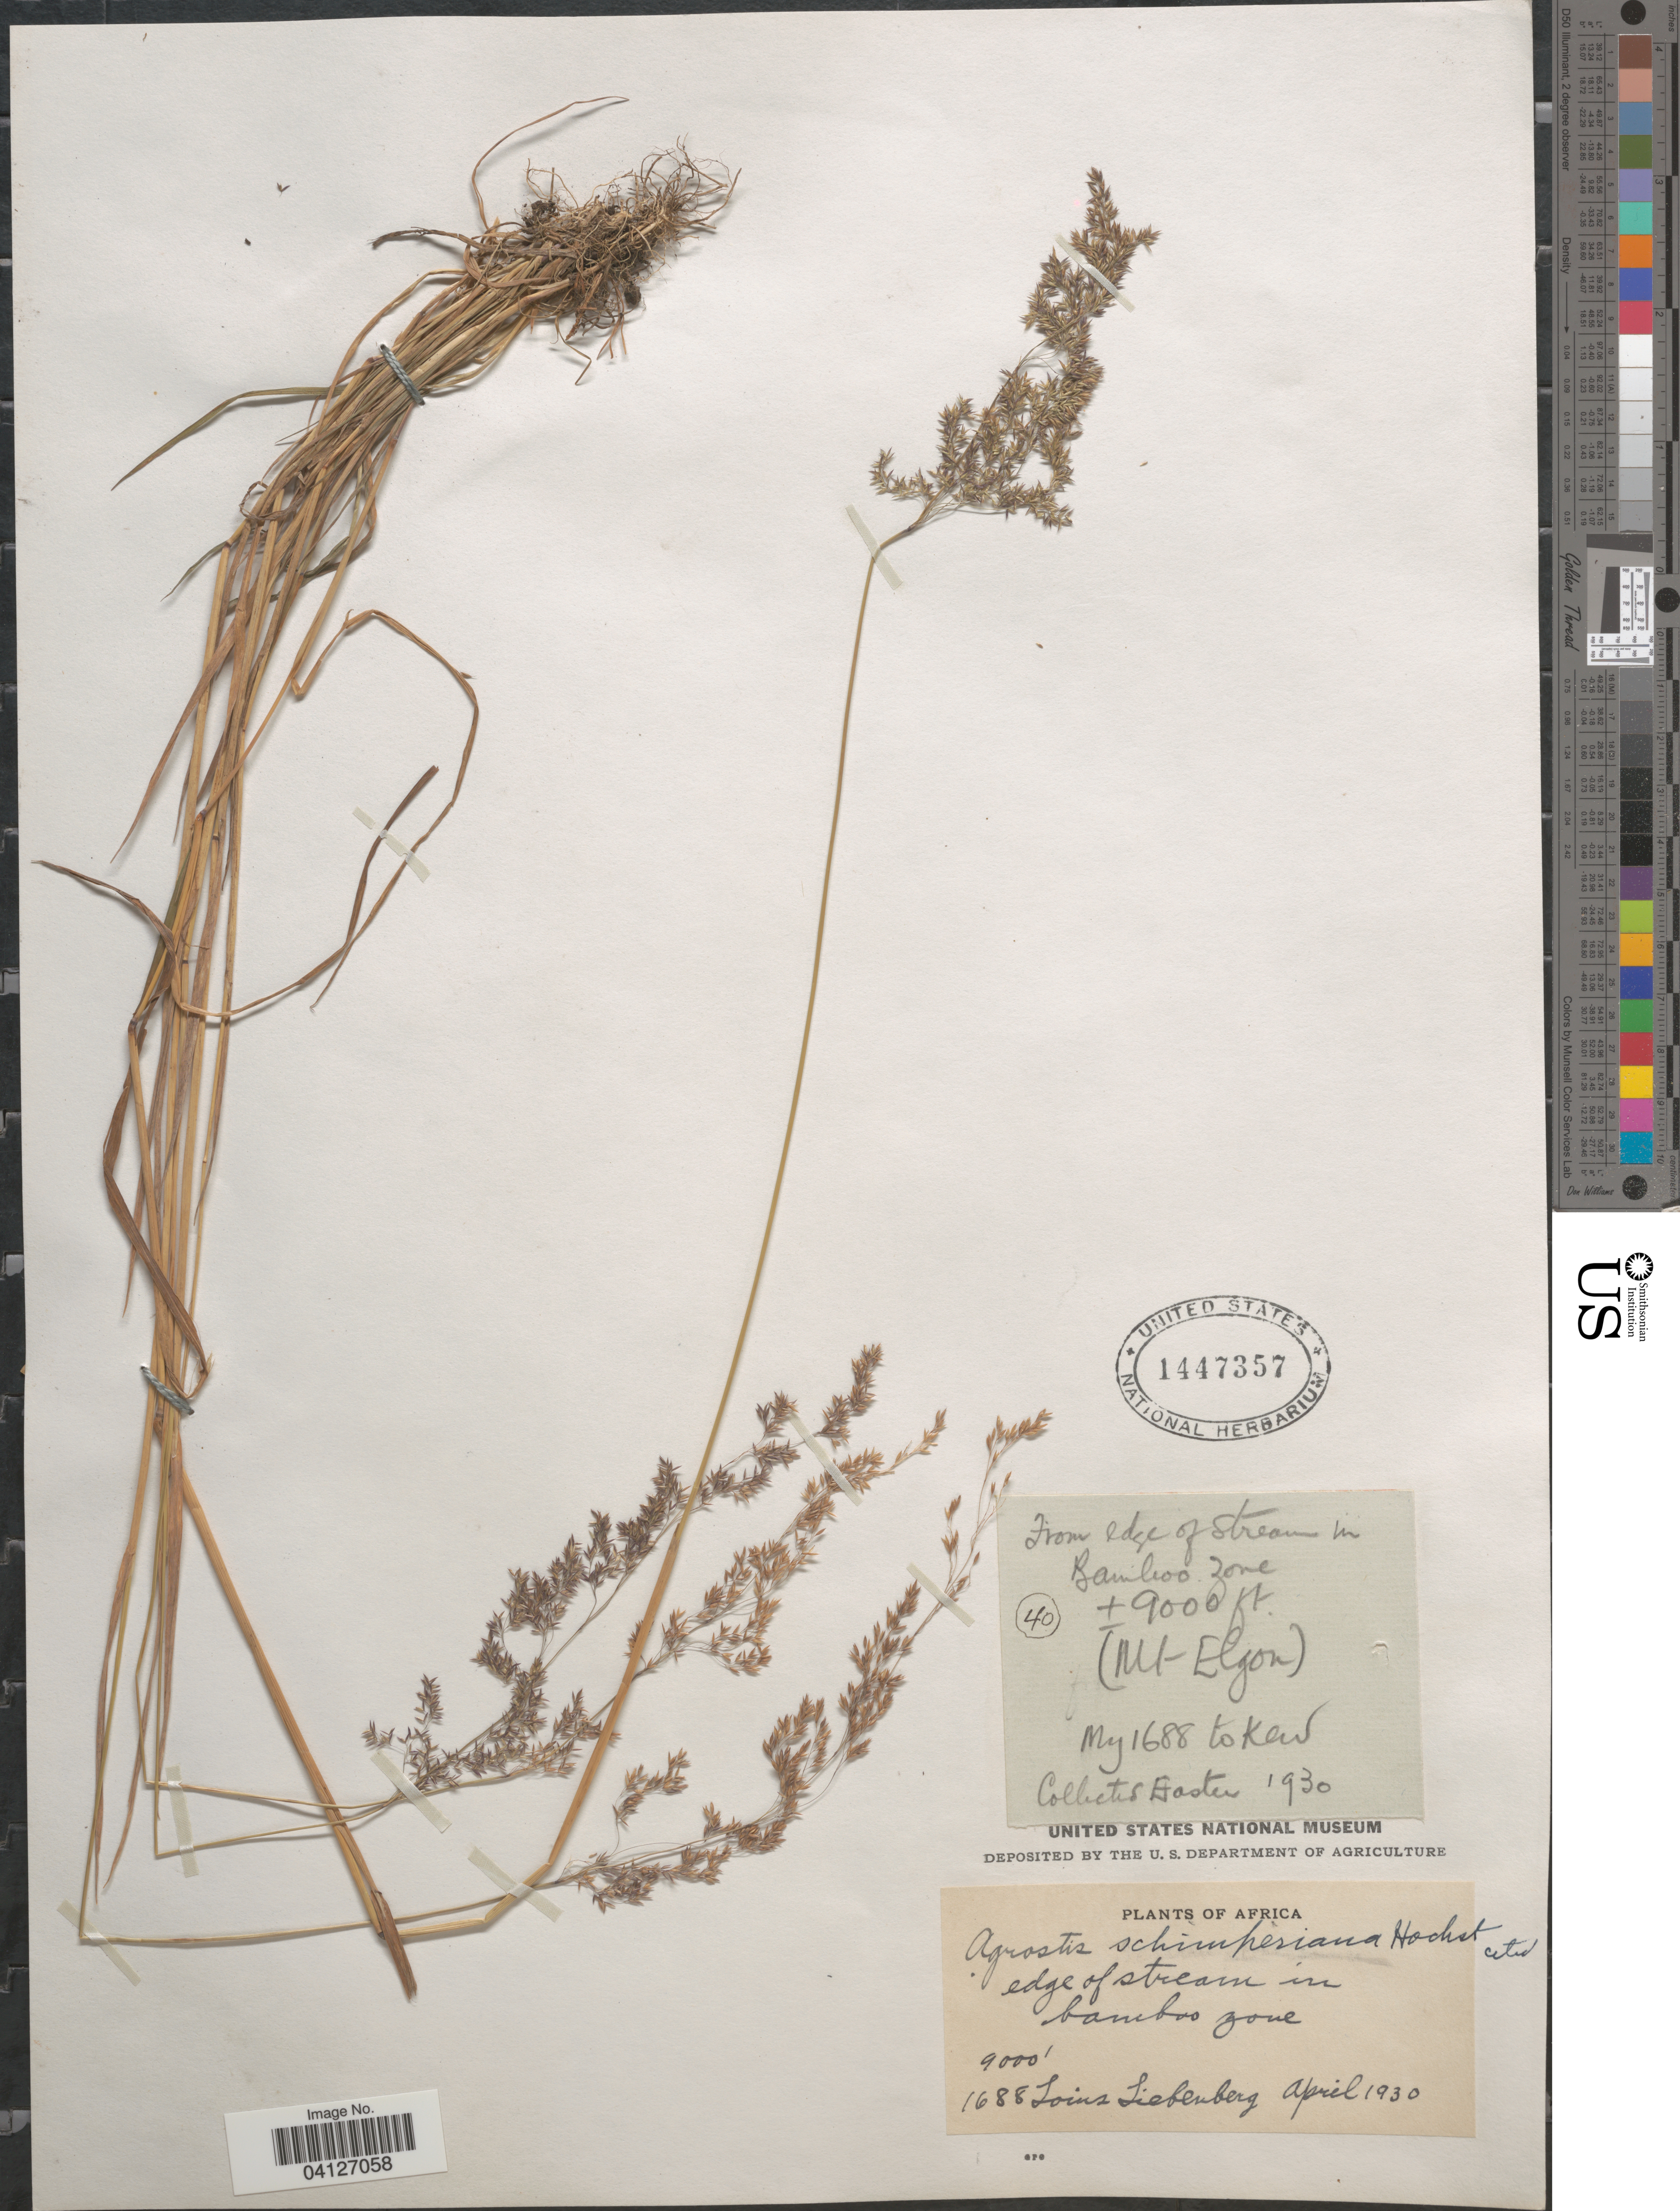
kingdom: Plantae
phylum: Tracheophyta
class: Liliopsida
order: Poales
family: Poaceae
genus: Agrostis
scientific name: Agrostis schimperiana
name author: Hochst. ex Steud.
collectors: L. Liebenberg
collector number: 1688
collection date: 1930-04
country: Kenya/Uganda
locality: From edge of stream in Bamboo zone. (Mt Elgon). Africa.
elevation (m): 2743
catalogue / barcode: US 1447357